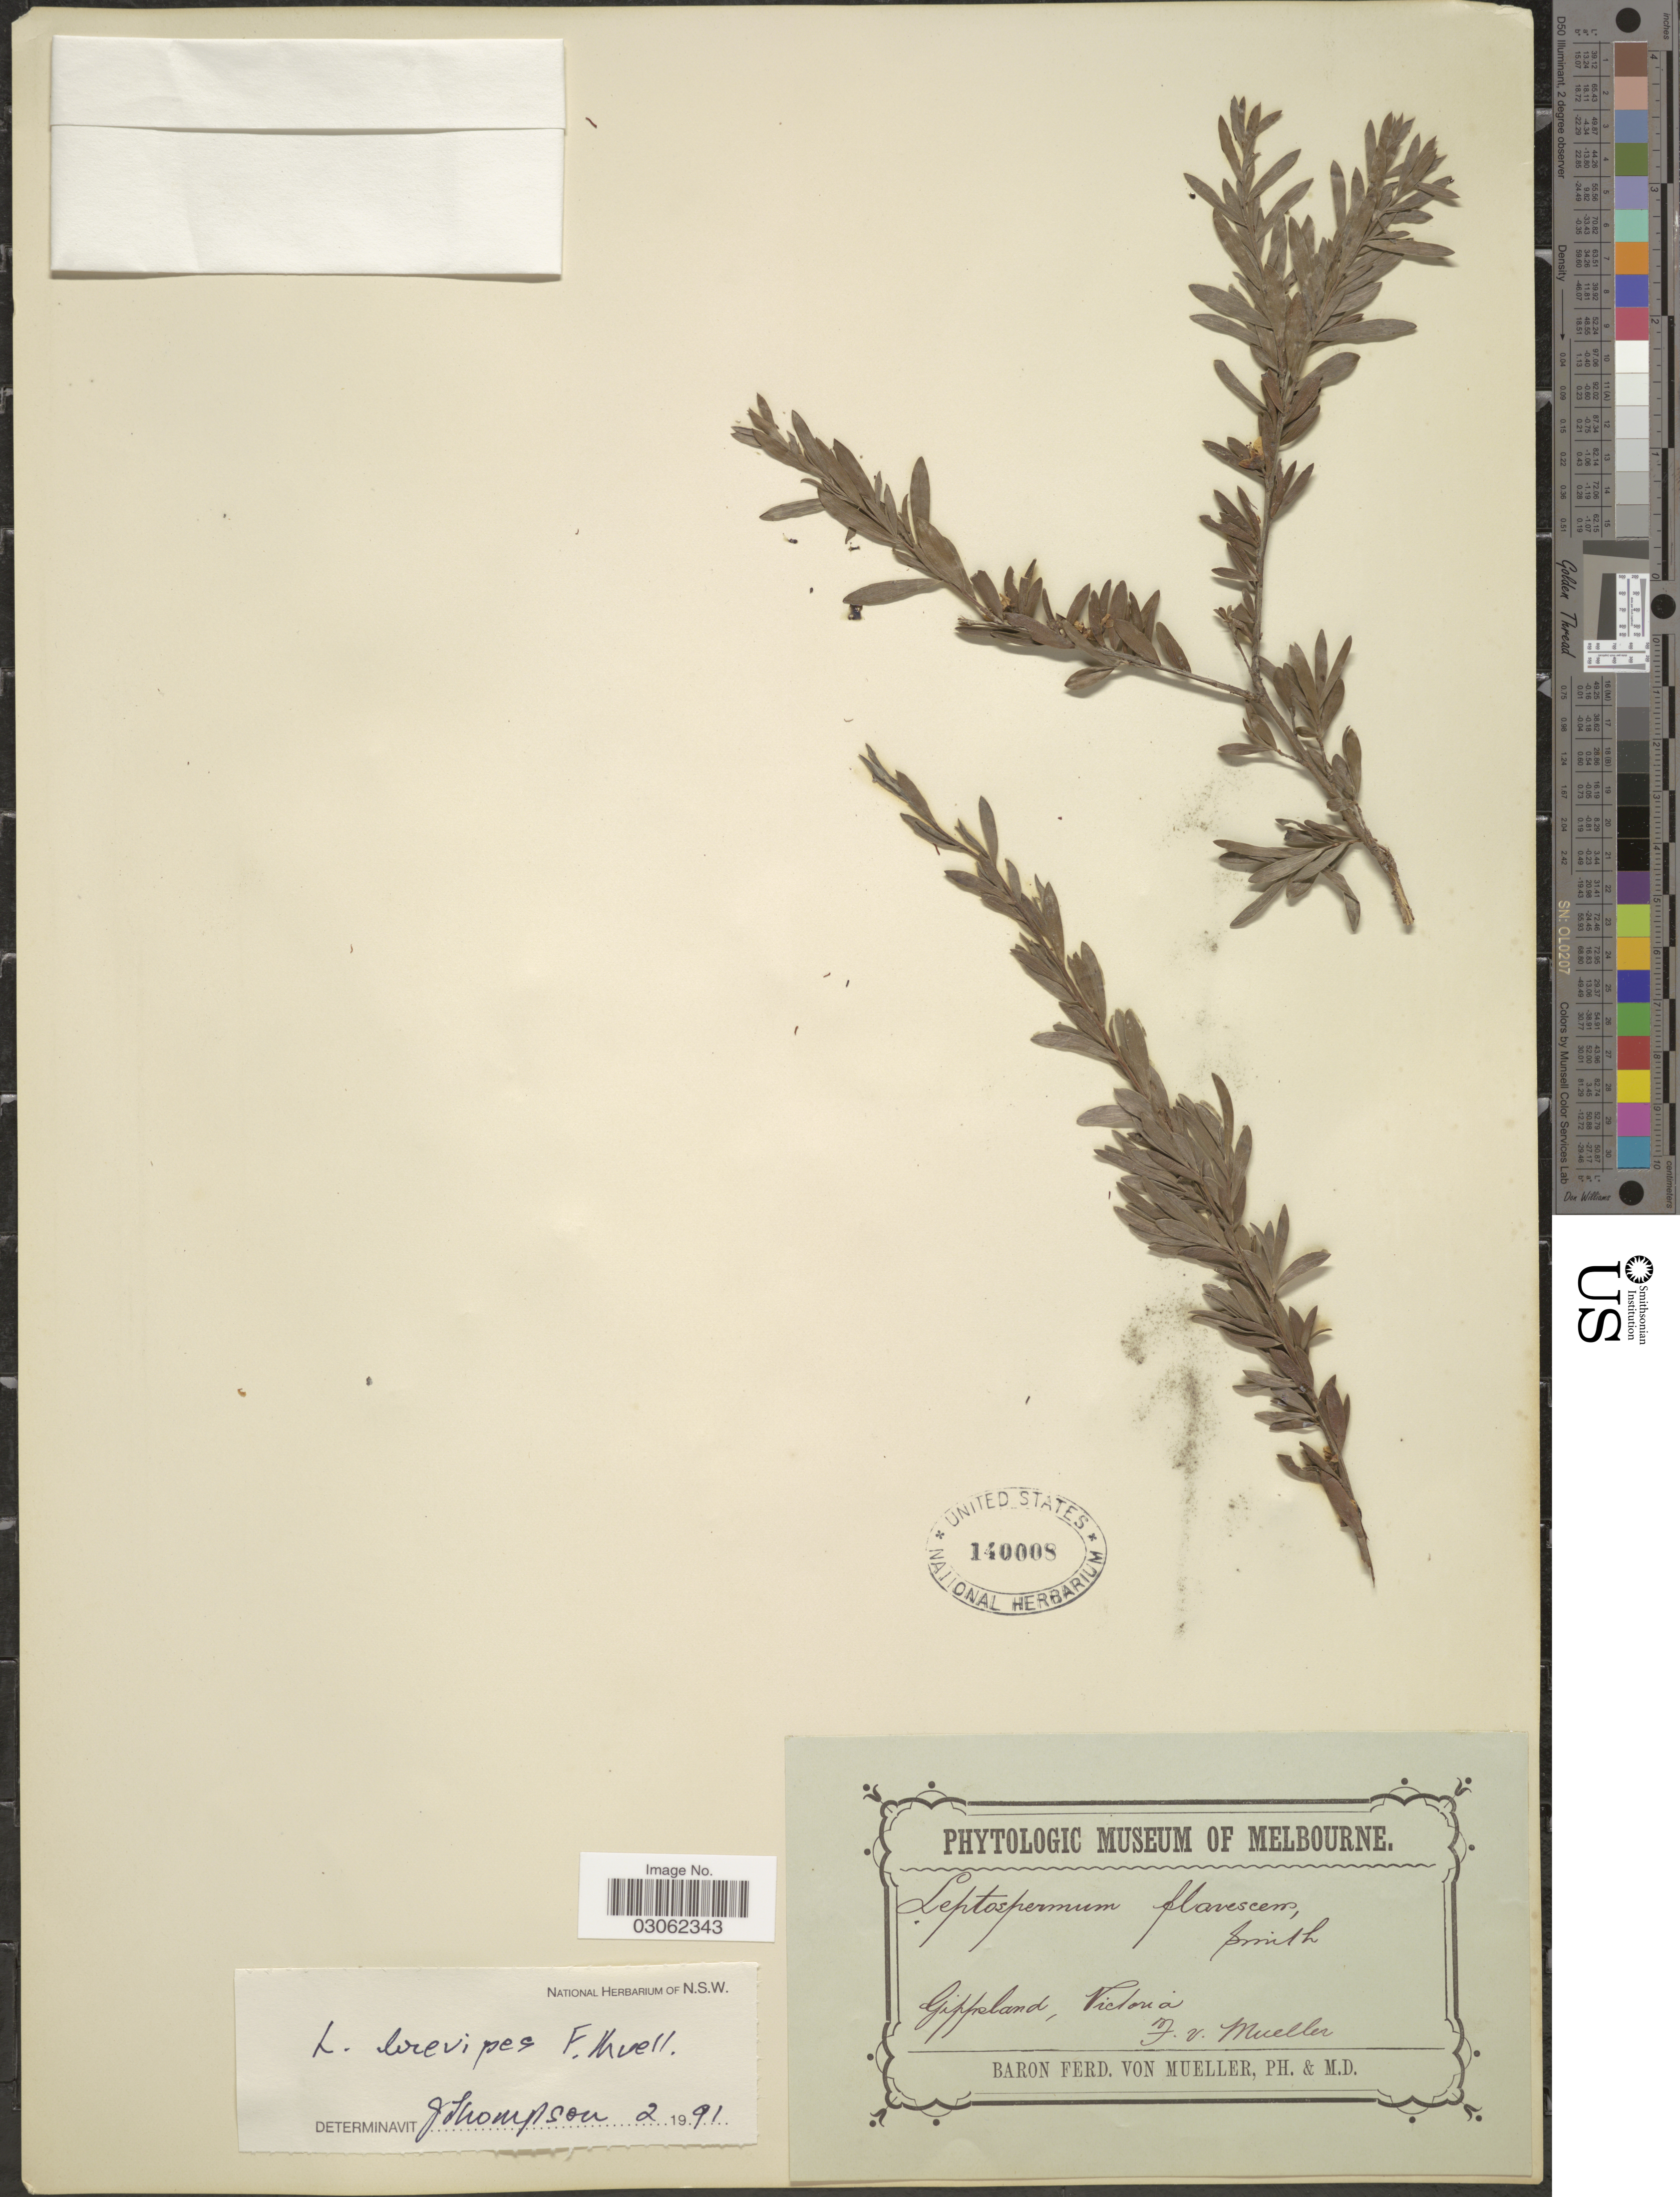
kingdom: Plantae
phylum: Tracheophyta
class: Magnoliopsida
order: Myrtales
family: Myrtaceae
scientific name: Gaudium brevipes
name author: (F. Muell.) P.G. Wilson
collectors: F. Mueller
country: Australia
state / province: Victoria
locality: Gippsland, Victoria.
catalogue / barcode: US 140008